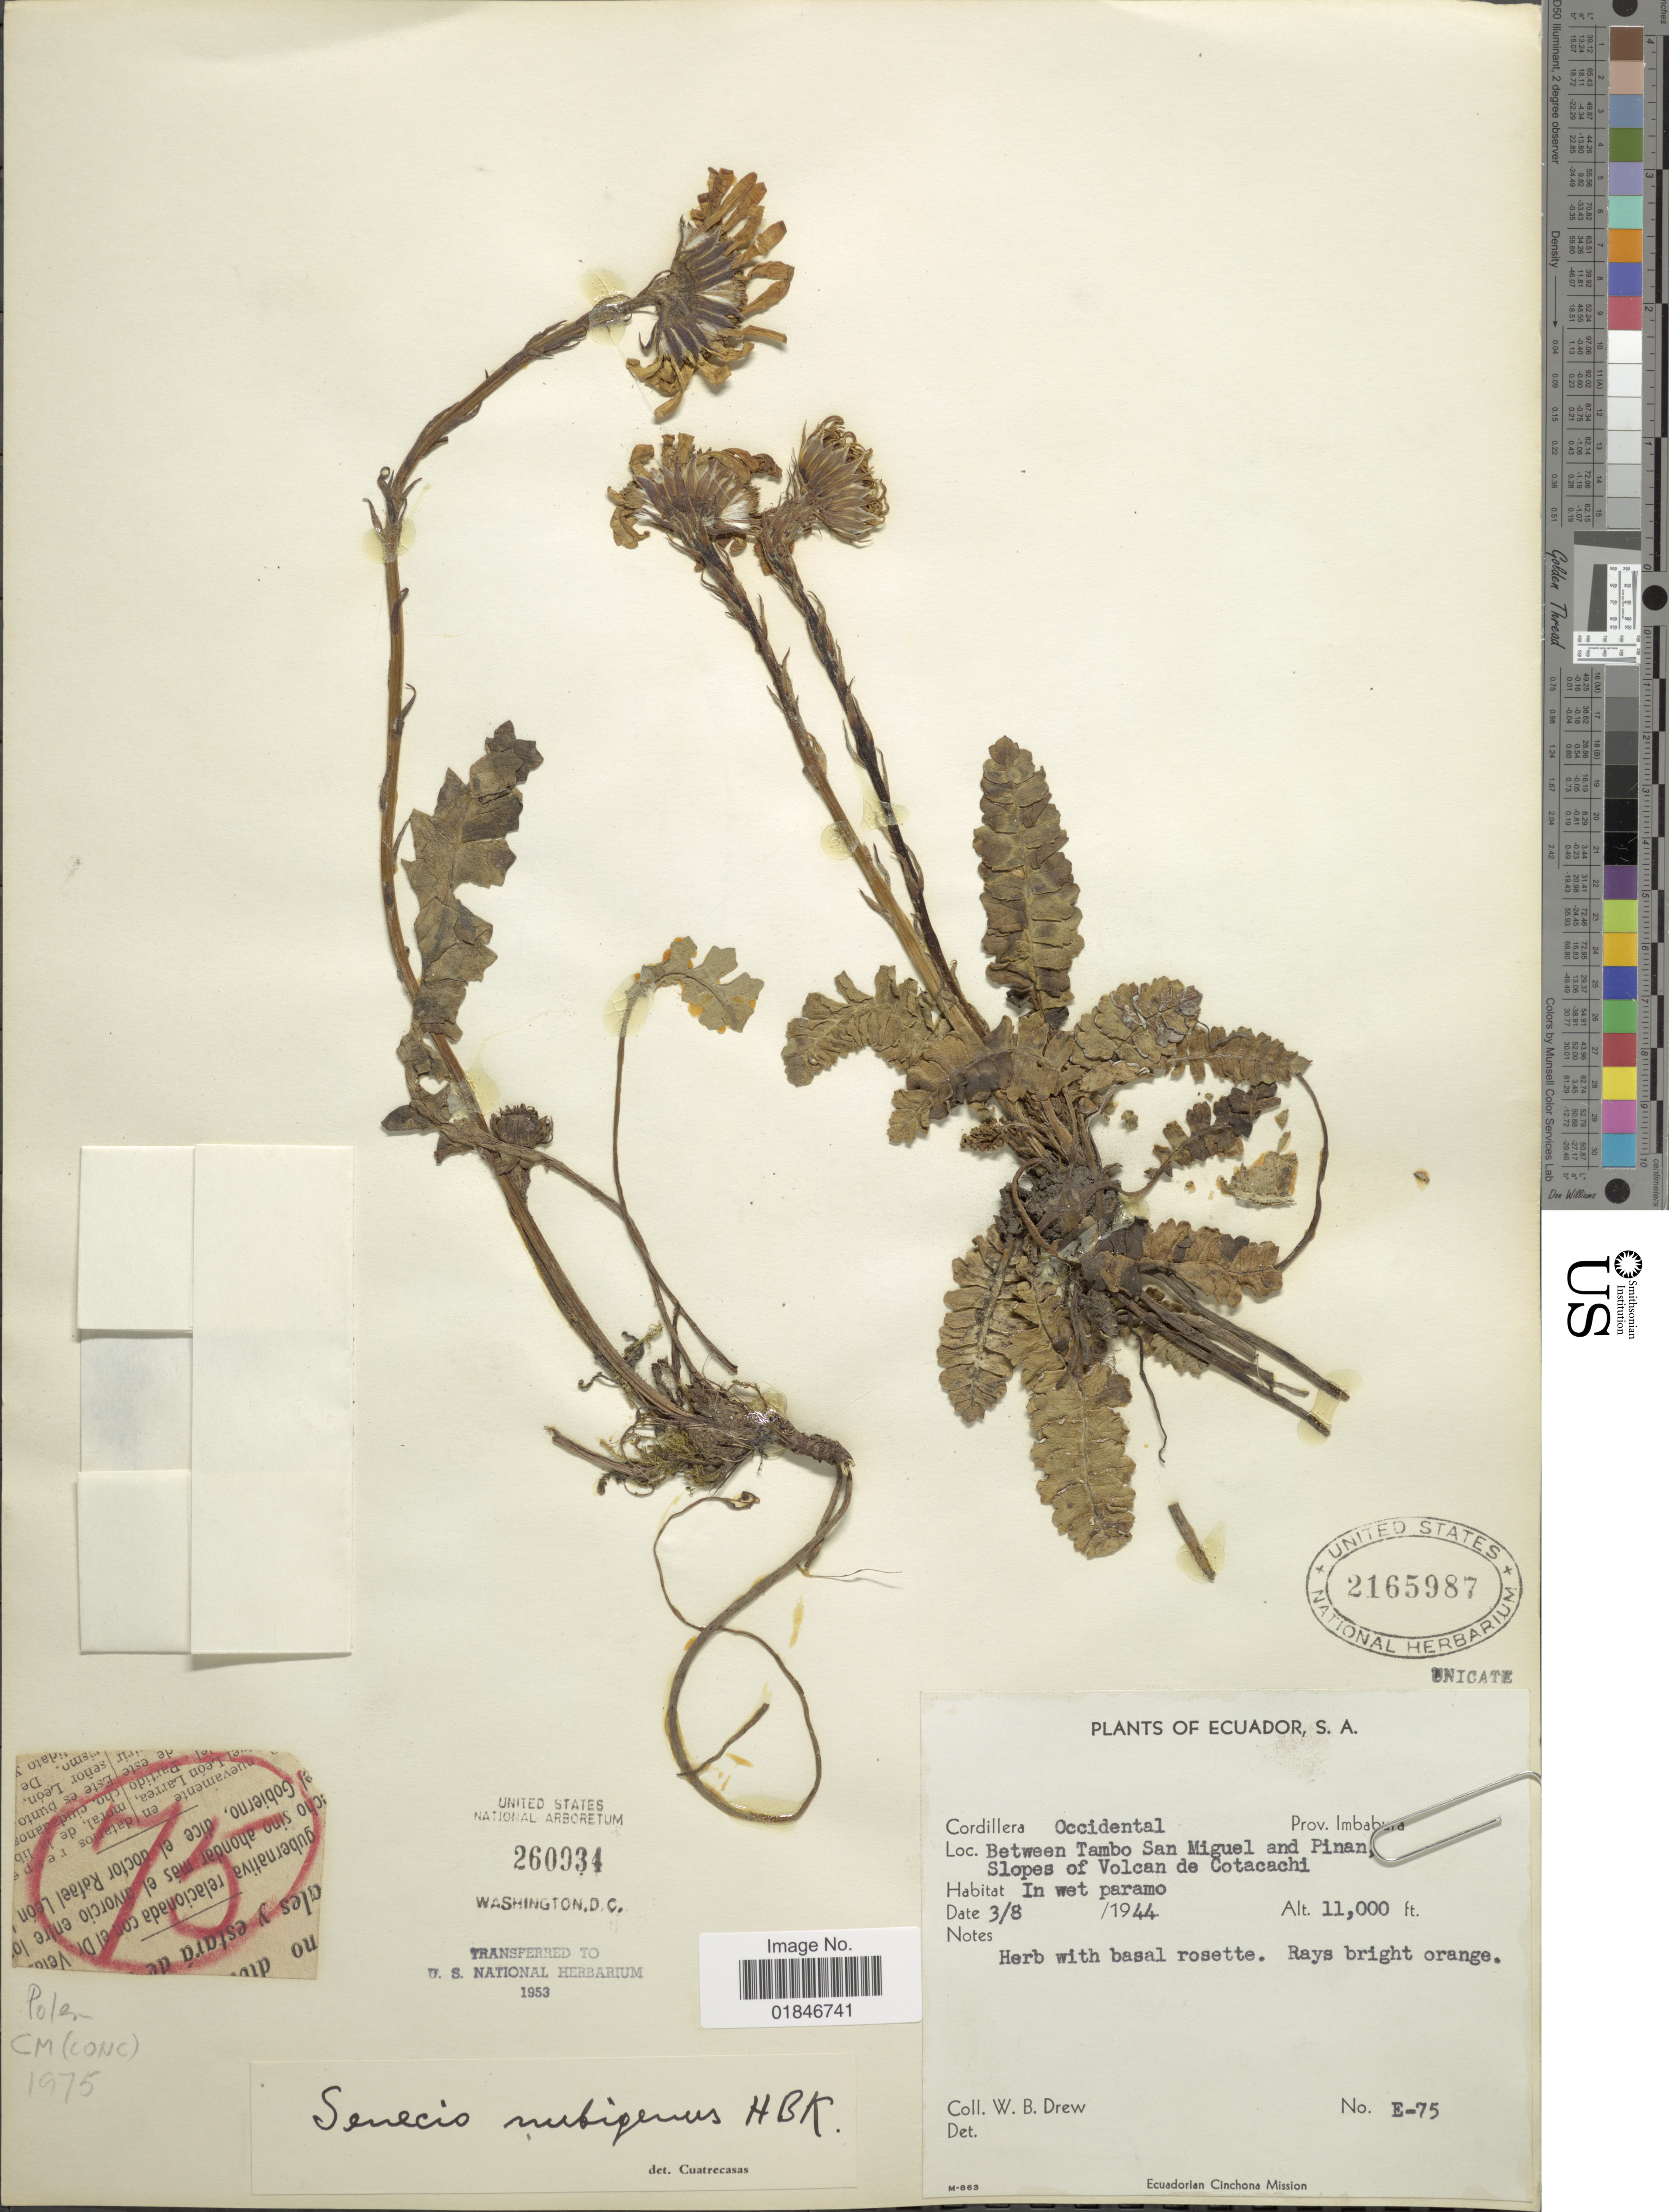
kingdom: Plantae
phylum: Tracheophyta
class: Magnoliopsida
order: Asterales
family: Asteraceae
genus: Dorobaea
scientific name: Dorobaea pimpinellifolia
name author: (Kunth) B. Nord.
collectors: W. B. Drew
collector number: E-75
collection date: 1944-08-03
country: Ecuador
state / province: Imbabura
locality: Cordillera Occidental, Prov. Imbabura. between Tambo San Miguel and Pinan, Slopes of Volcan de Cotacachi.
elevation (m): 3353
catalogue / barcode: US 2165987